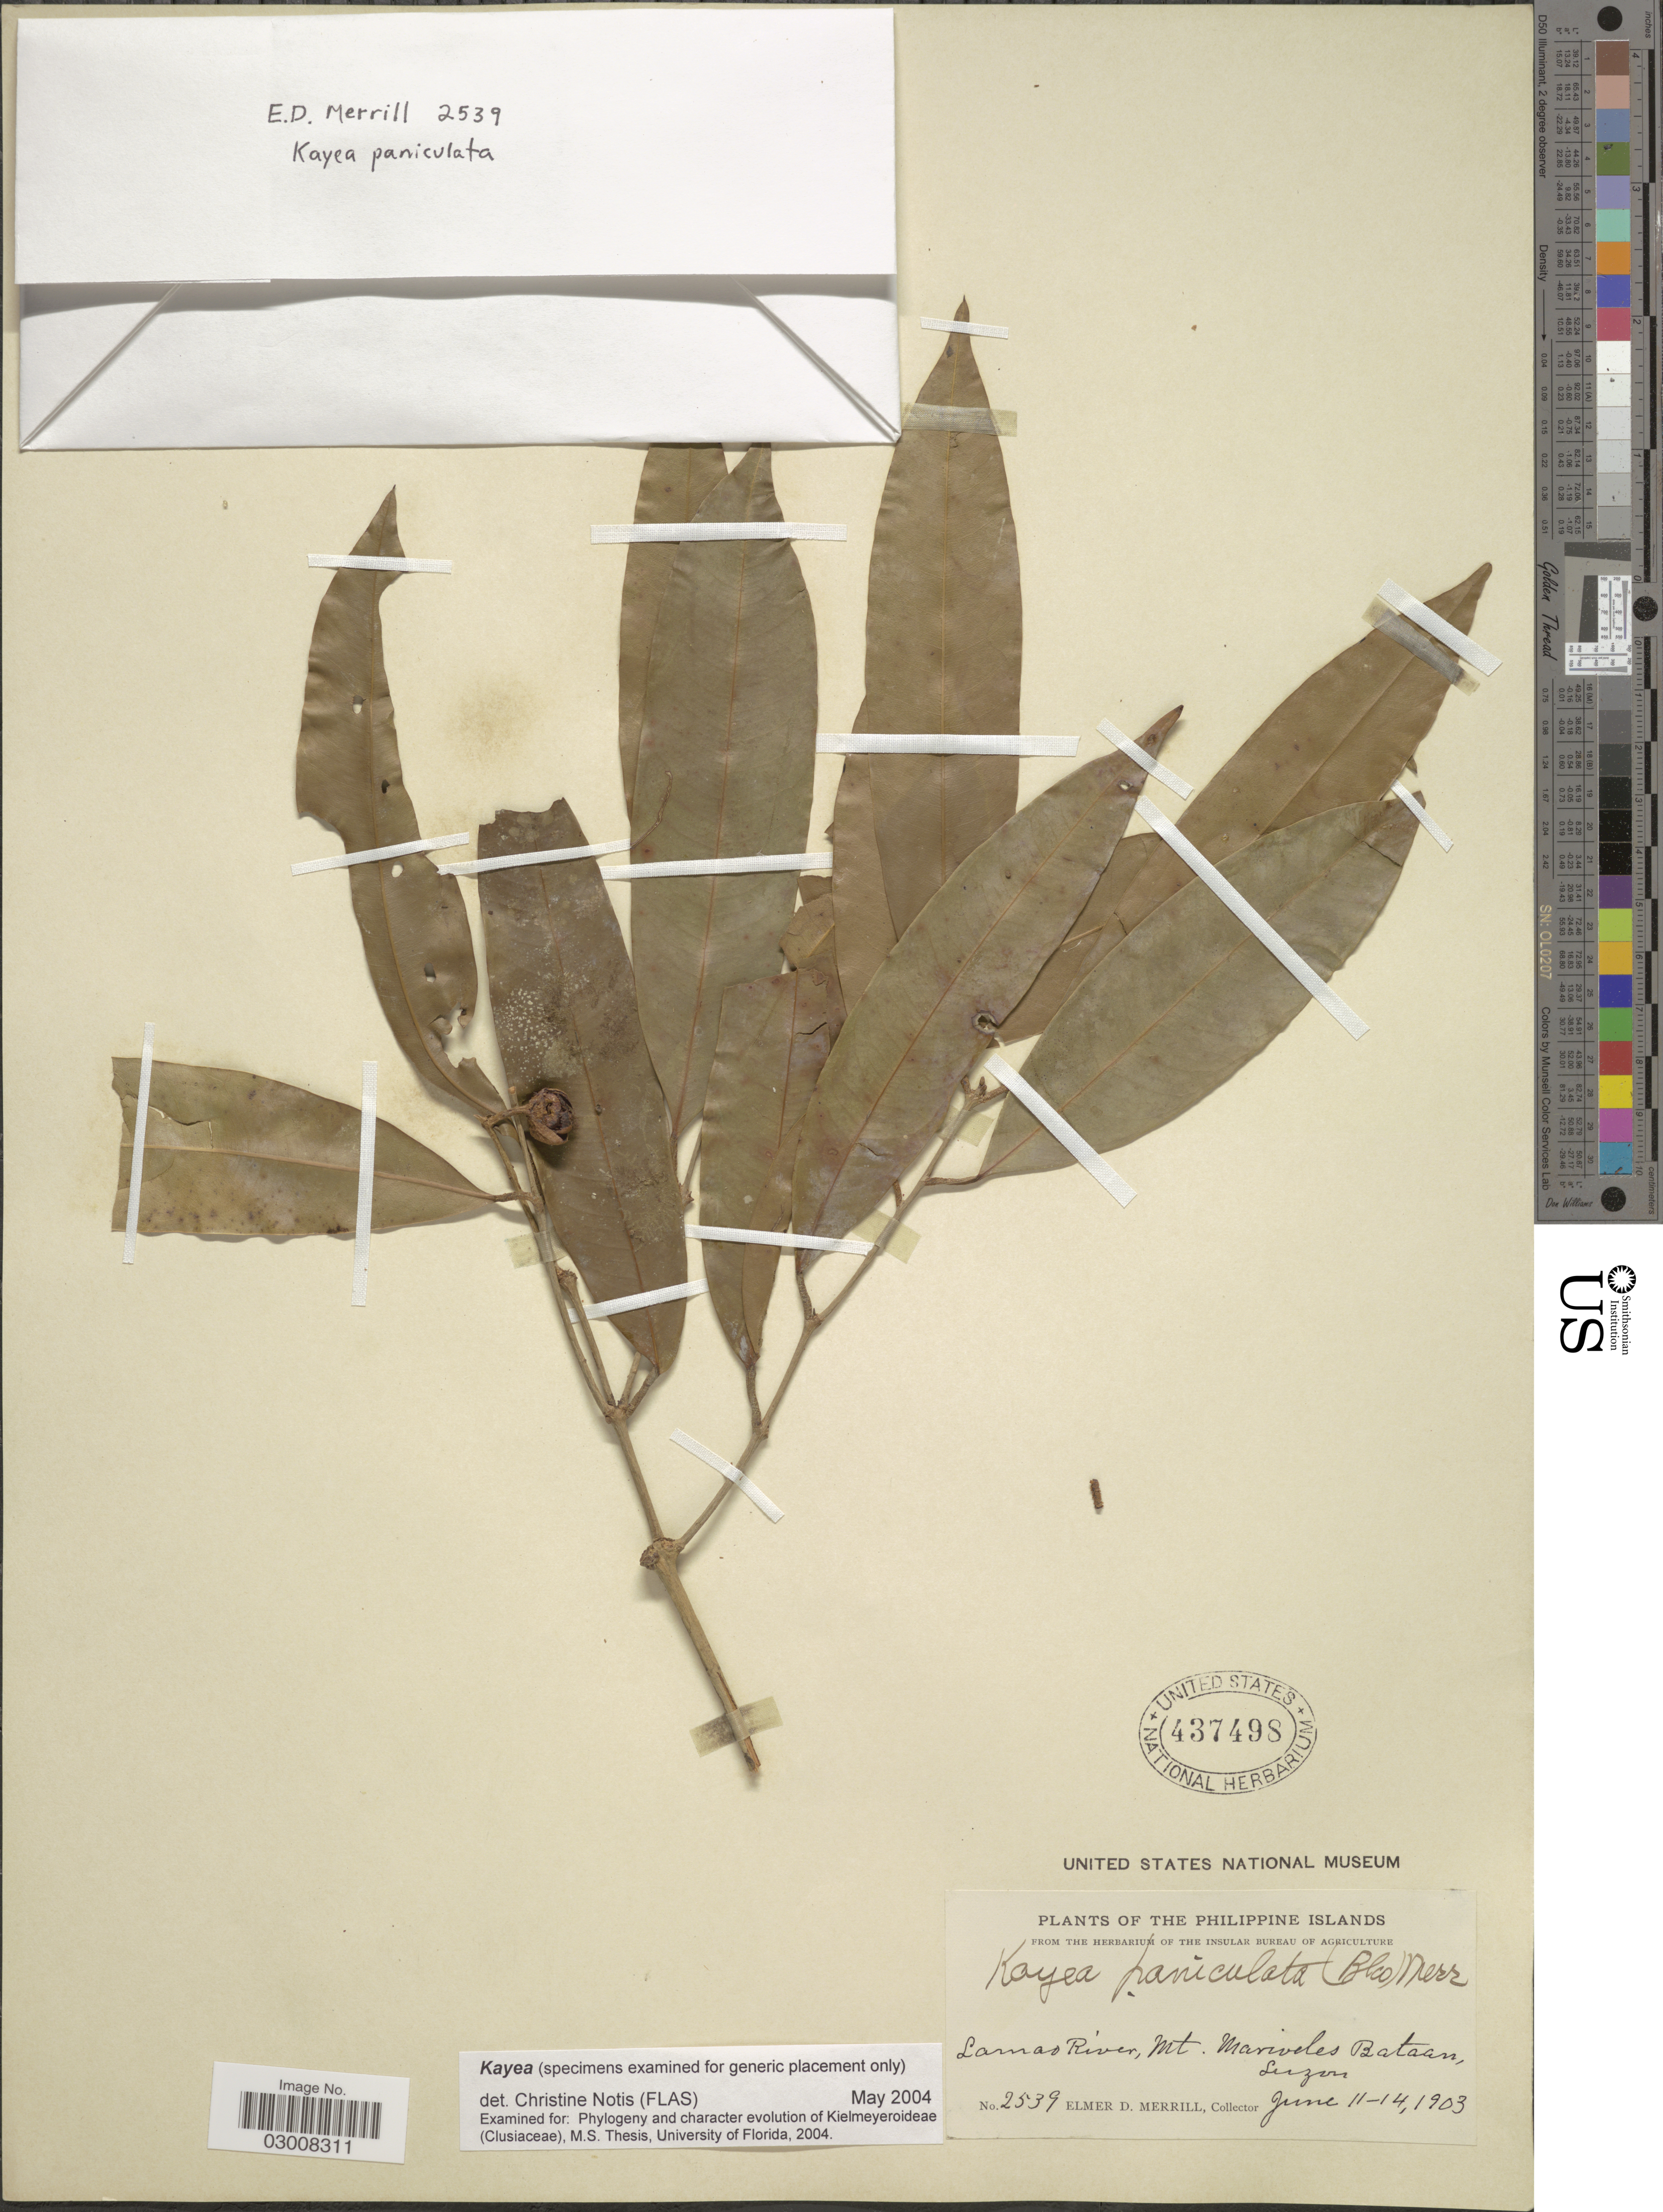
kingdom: Plantae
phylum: Tracheophyta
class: Magnoliopsida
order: Malpighiales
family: Calophyllaceae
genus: Kayea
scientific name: Kayea paniculata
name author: (Blanco) Merr.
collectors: E. D. Merrill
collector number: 2539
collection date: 1903-06-11/1903-06-14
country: Philippines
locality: Lamao River, Mt. Mariveles Bataan, Luzon.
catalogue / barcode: US 437498